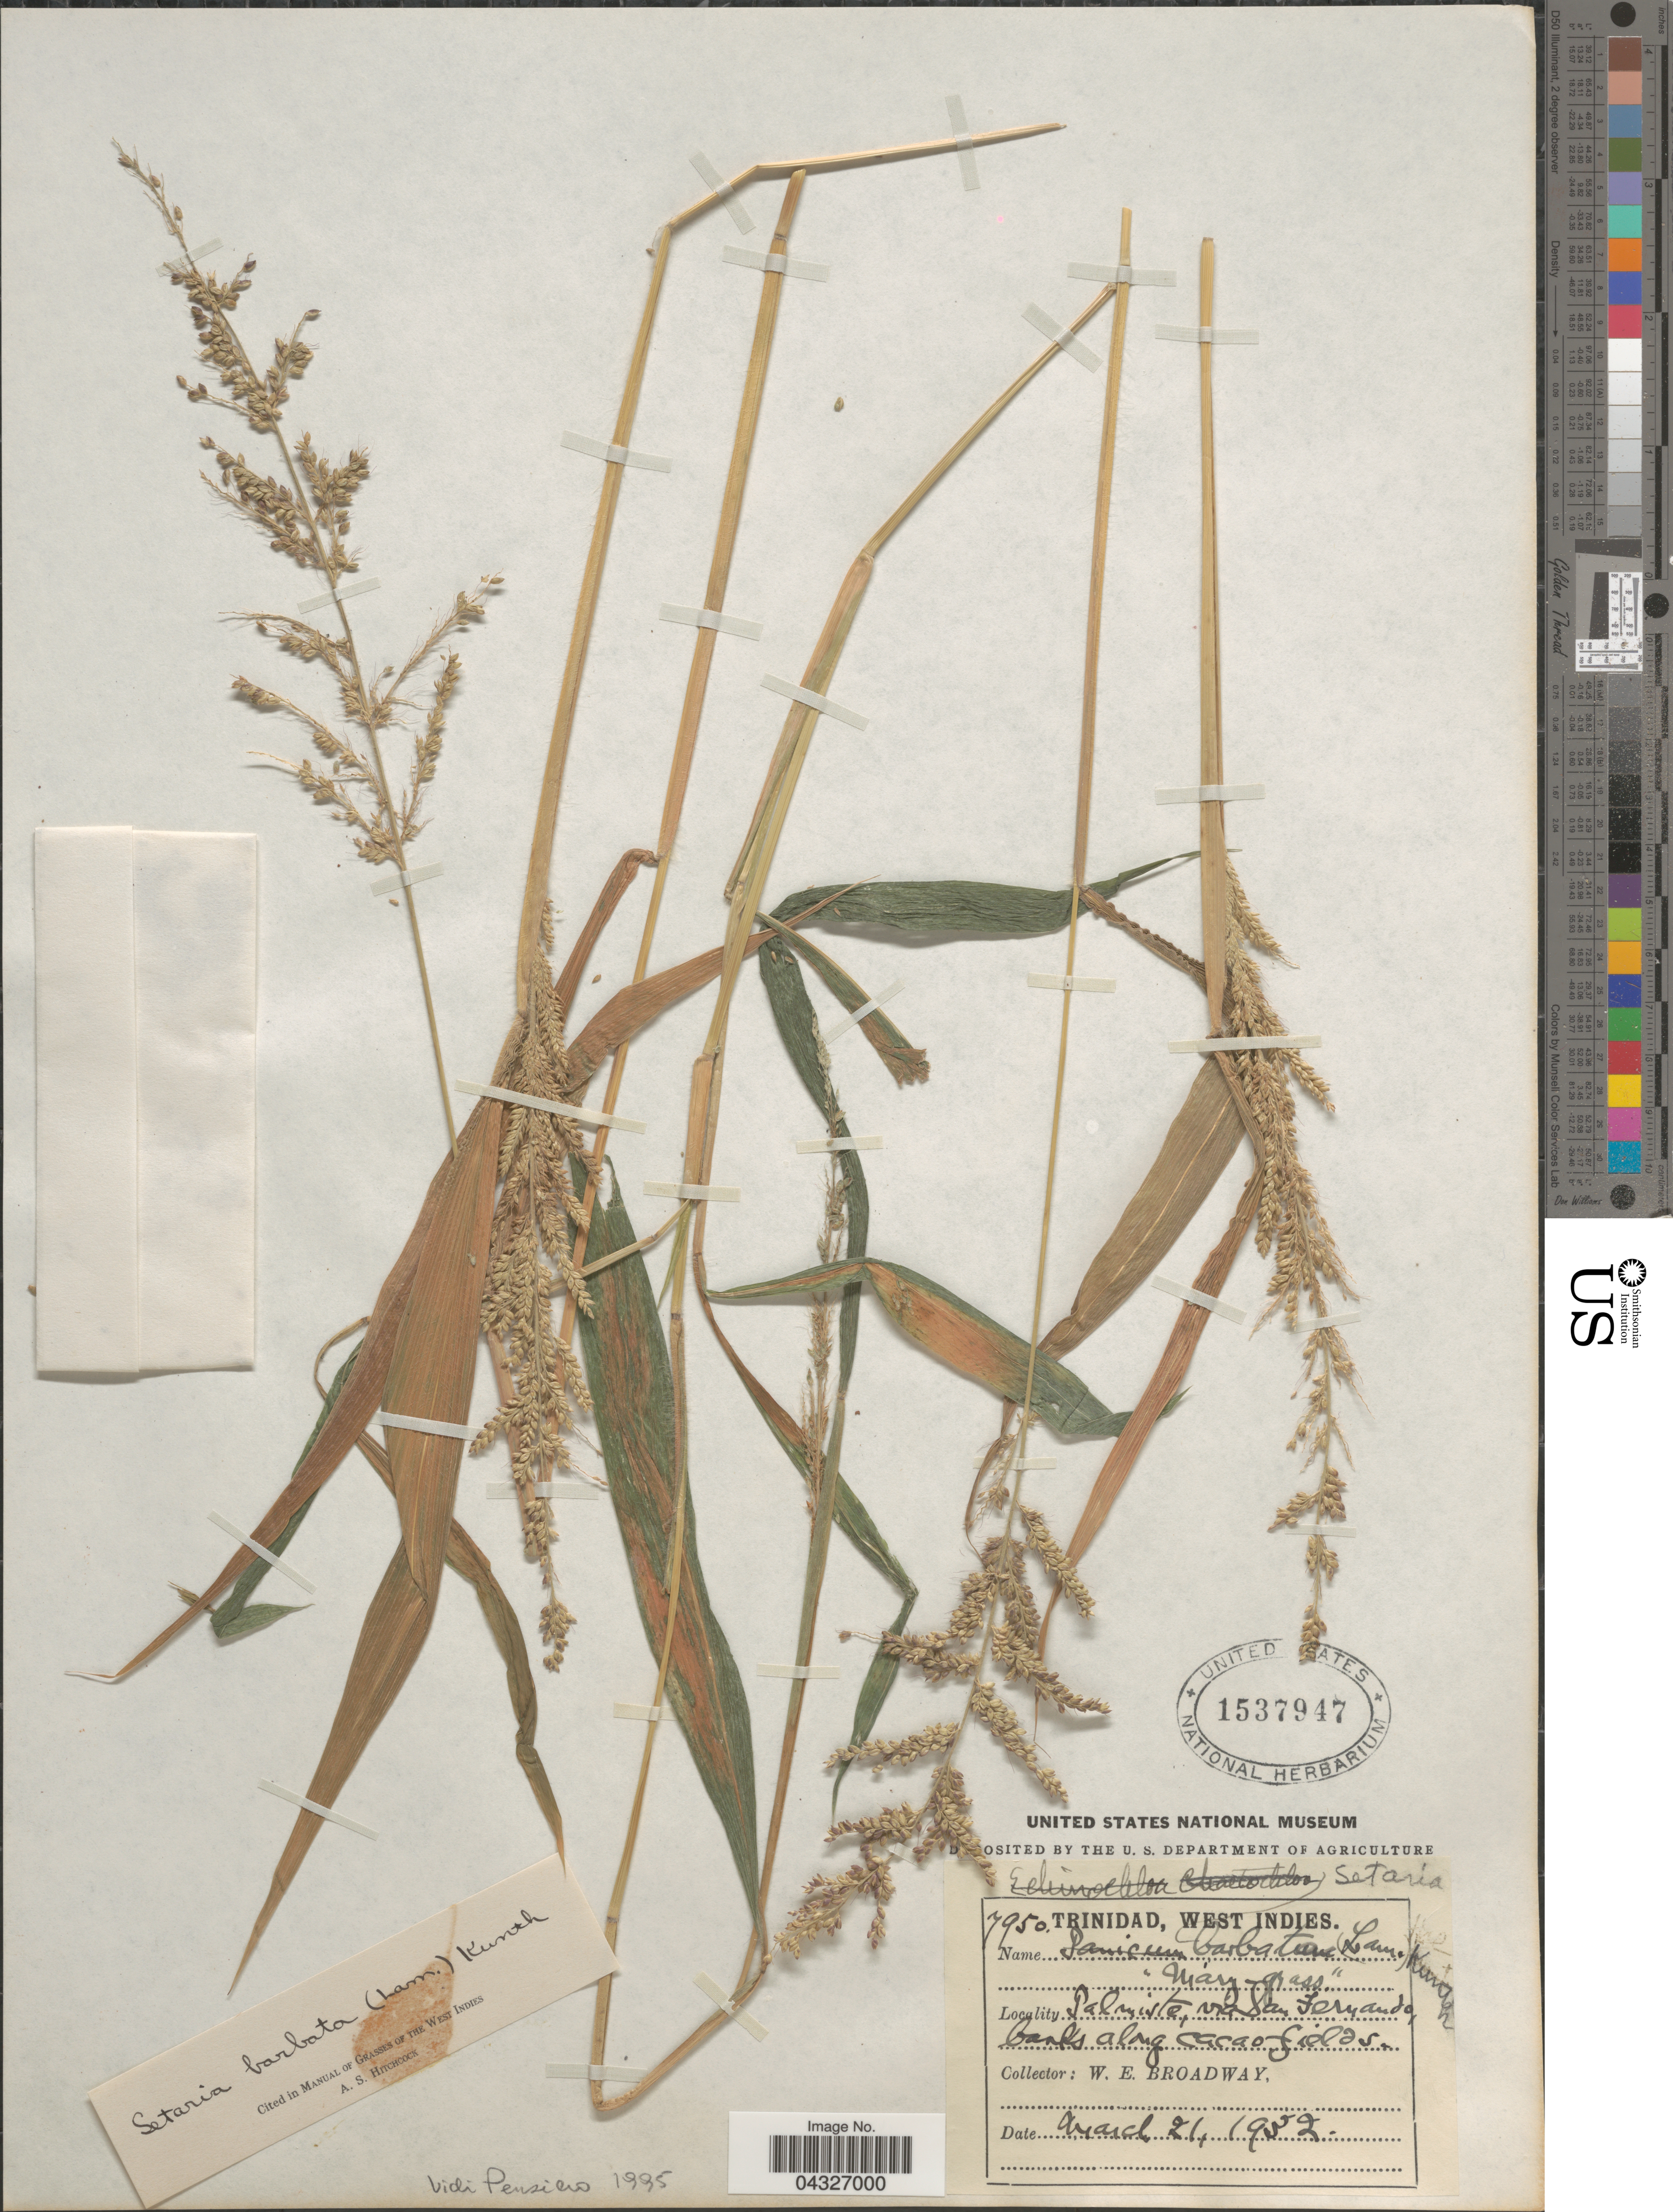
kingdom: Plantae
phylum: Tracheophyta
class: Liliopsida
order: Poales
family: Poaceae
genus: Setaria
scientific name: Setaria barbata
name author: (Lam.) Kunth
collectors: W. E. Broadway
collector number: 7950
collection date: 1932-03-21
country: Trinidad and Tobago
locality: Trinidad, West Indies. Palmiste, via San Fernando, banks along cacao fields.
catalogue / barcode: US 1537947